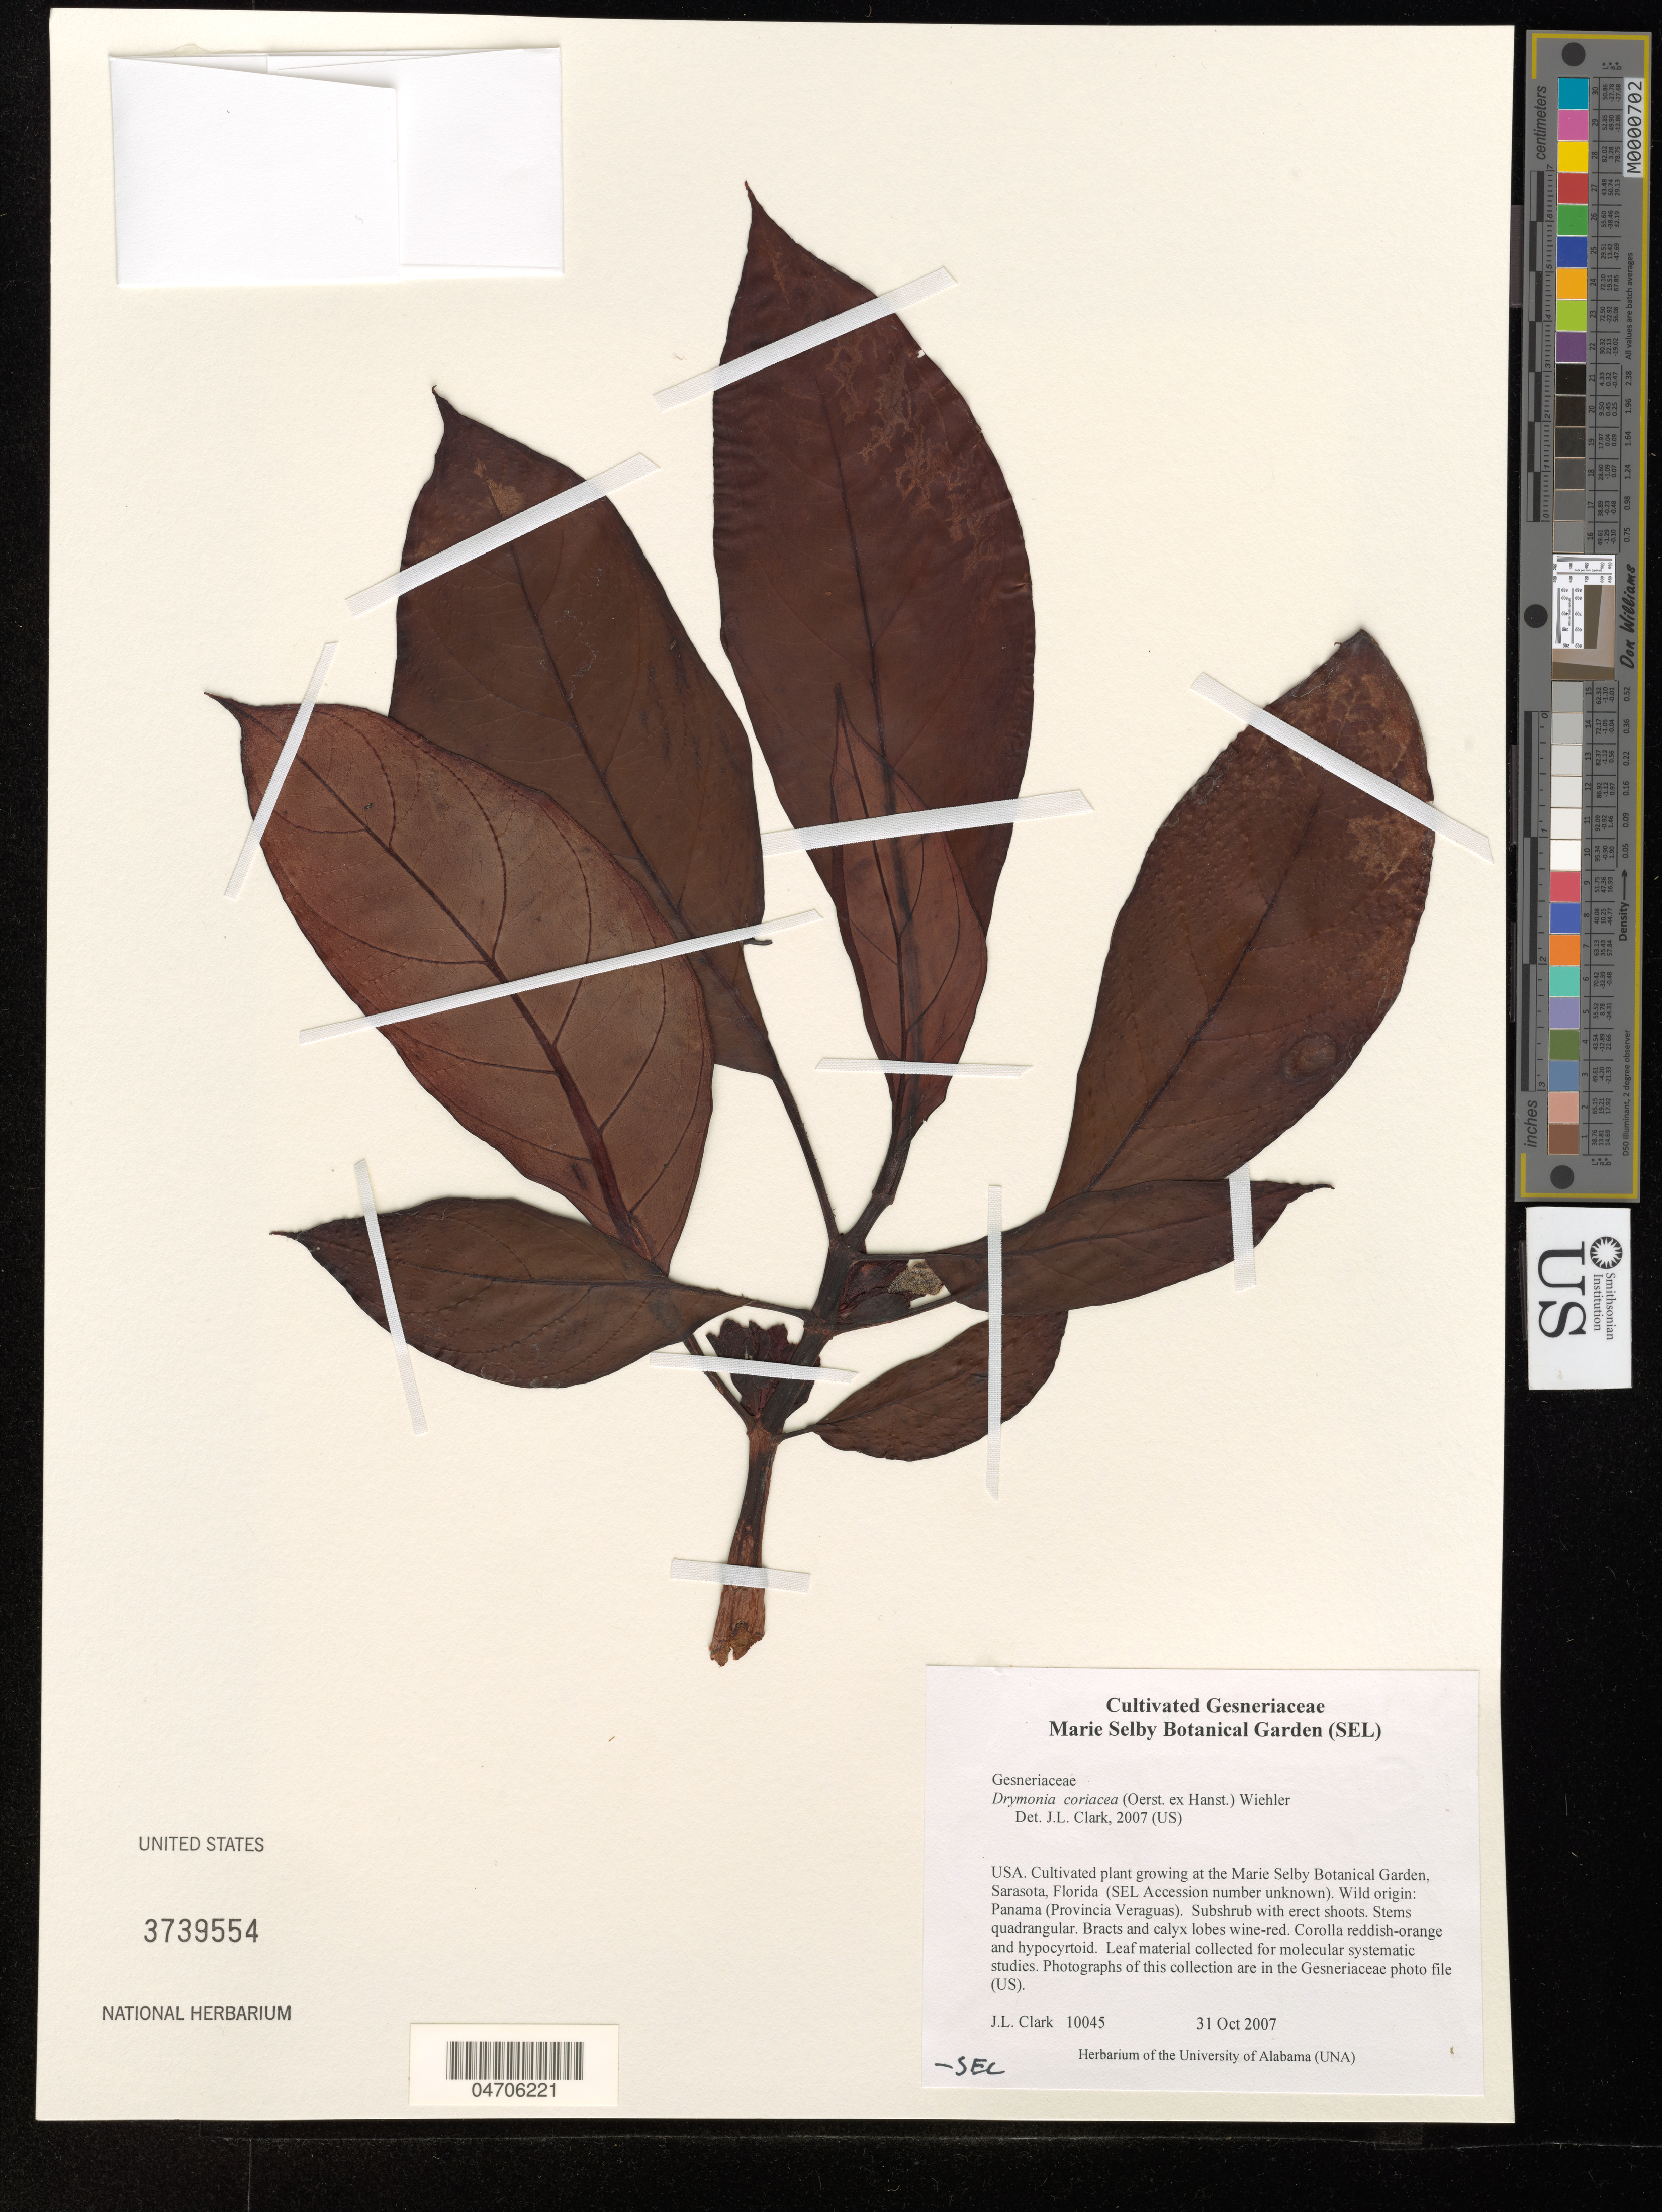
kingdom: Plantae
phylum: Tracheophyta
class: Magnoliopsida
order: Lamiales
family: Gesneriaceae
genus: Drymonia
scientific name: Drymonia coriacea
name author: (Oerst.) Wiehler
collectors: J. L. Clark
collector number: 10045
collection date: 2007-10-31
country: United States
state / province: Florida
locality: Cultivated plant growing at the Marie Selby Botanical Garden, Sarasota.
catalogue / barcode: US 3739554